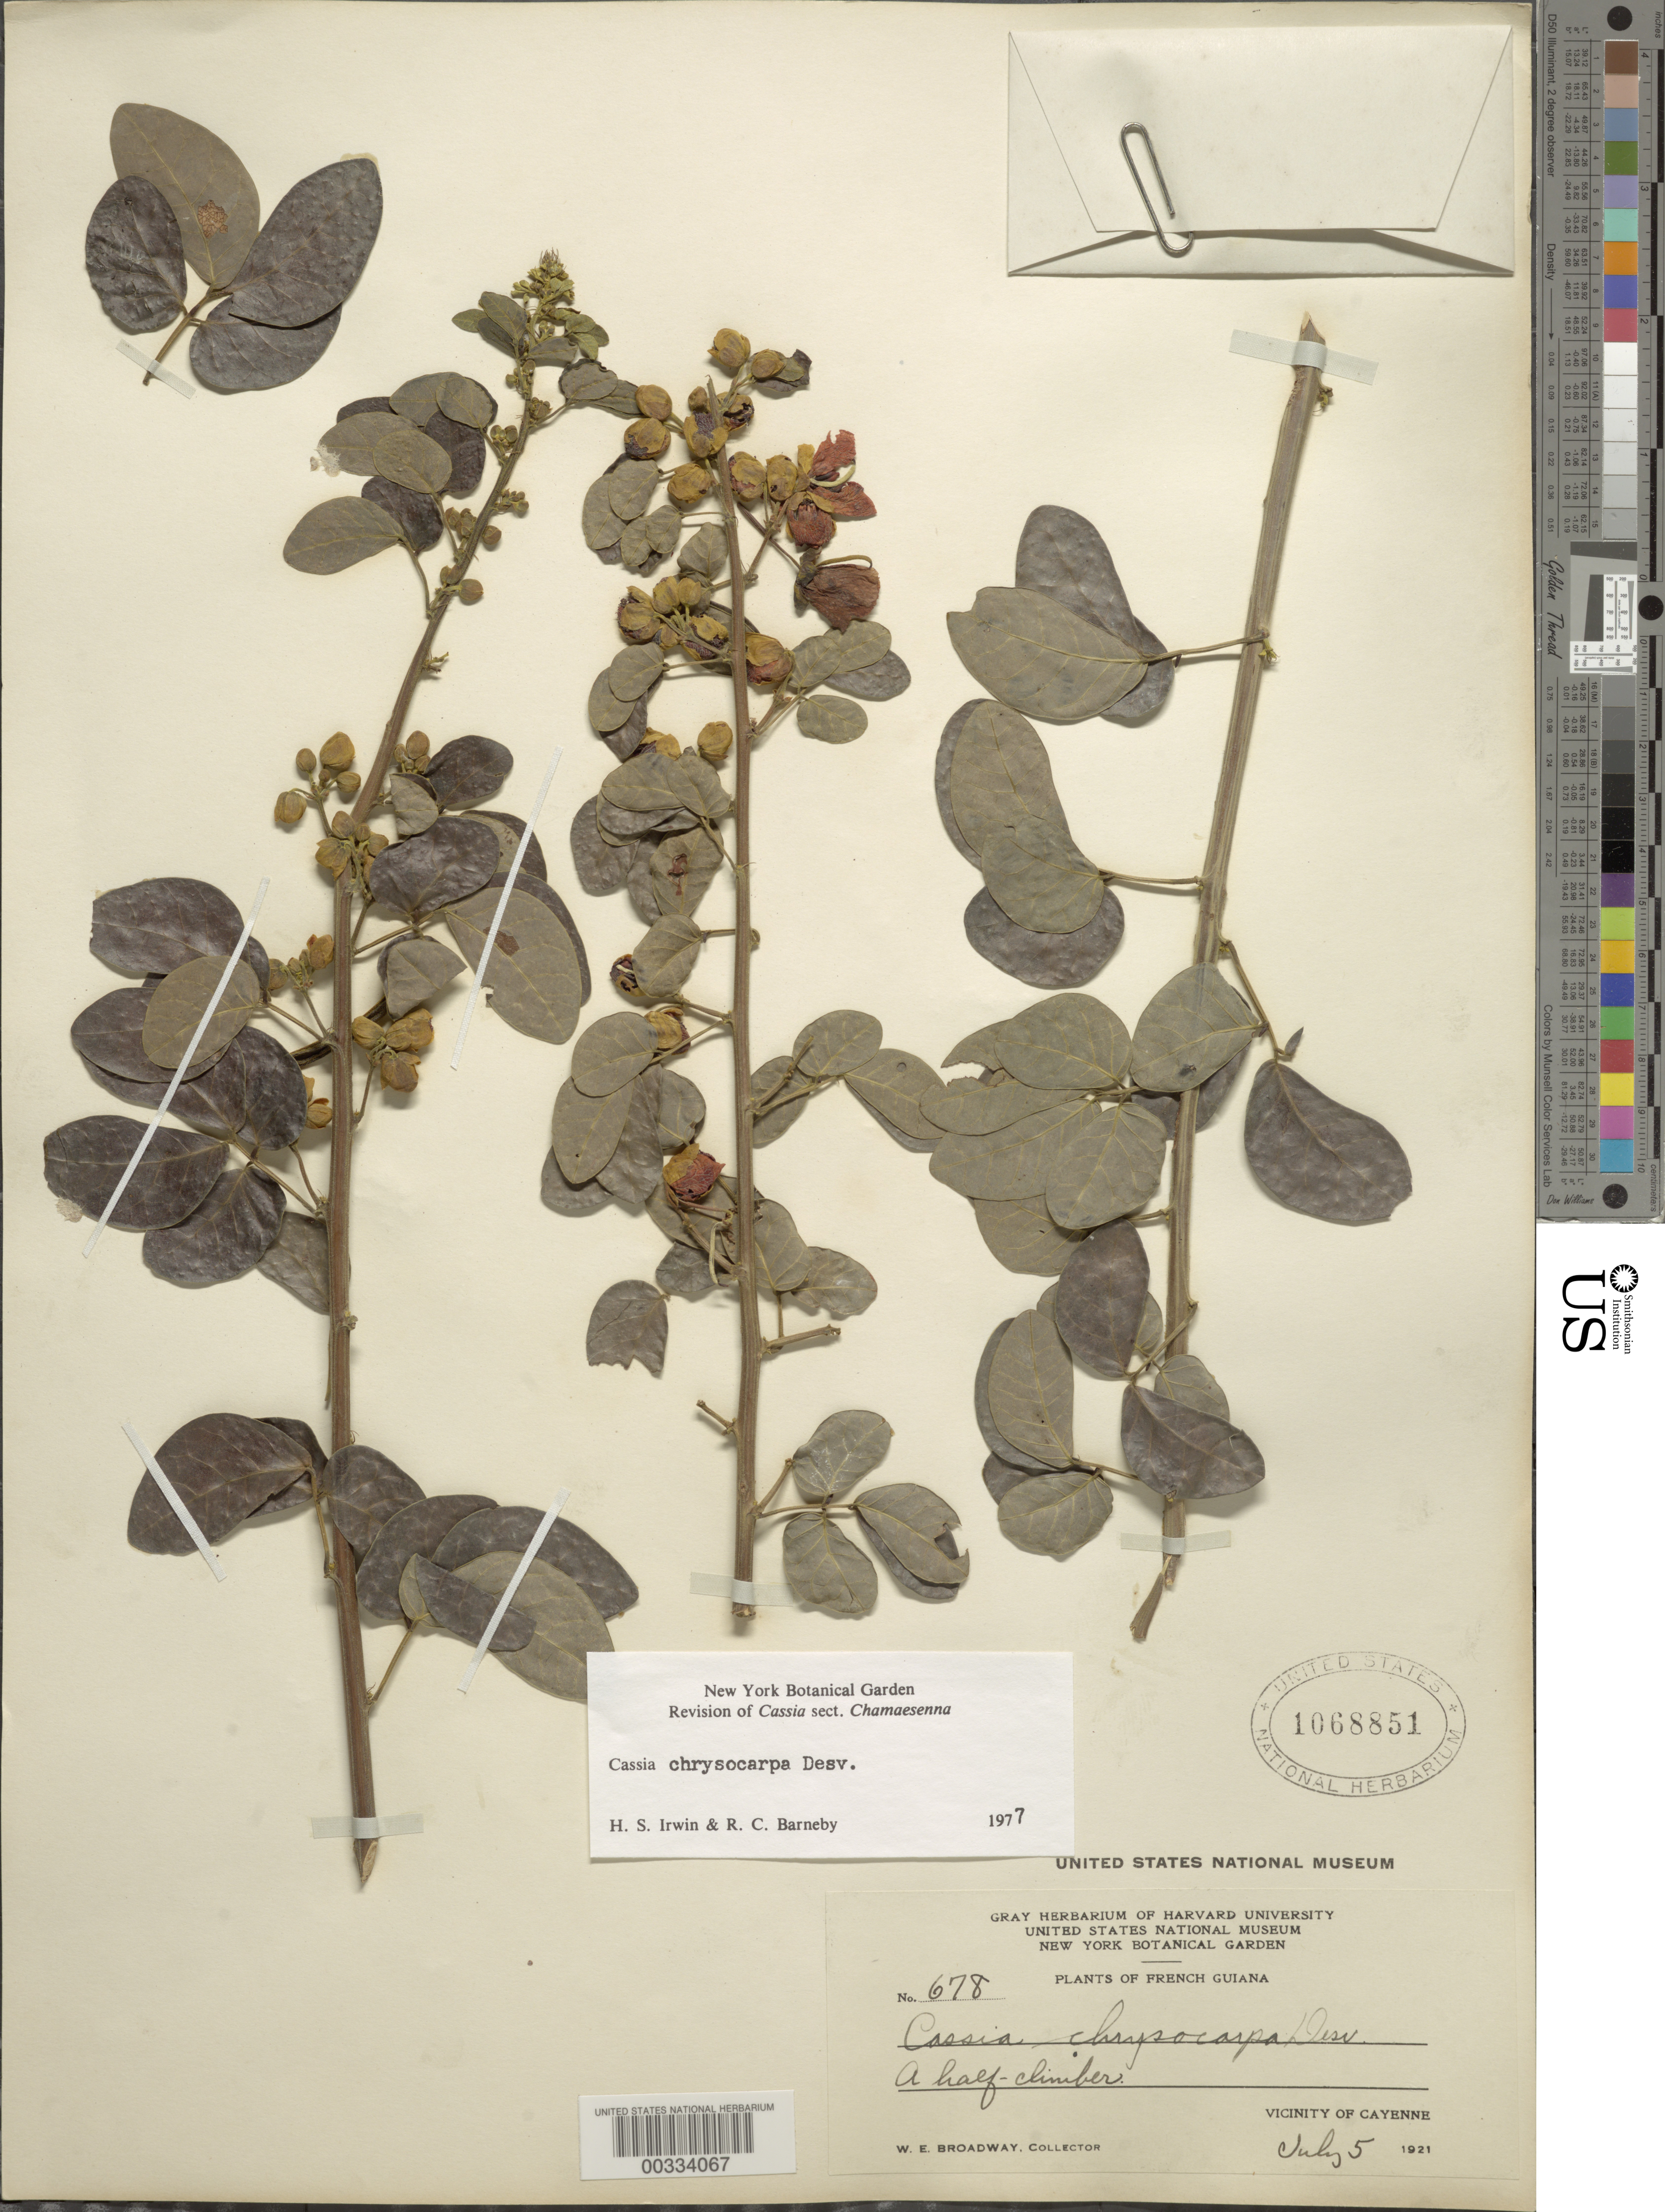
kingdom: Plantae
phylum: Tracheophyta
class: Magnoliopsida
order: Fabales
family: Fabaceae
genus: Senna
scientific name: Senna chrysocarpa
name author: (Desv.) H.S. Irwin & Barneby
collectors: W. E. Broadway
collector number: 678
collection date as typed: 05 Jul 1921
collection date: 1921-07-05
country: French Guiana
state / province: Cayenne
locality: Vicinity of cayenne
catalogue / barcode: US 1068851